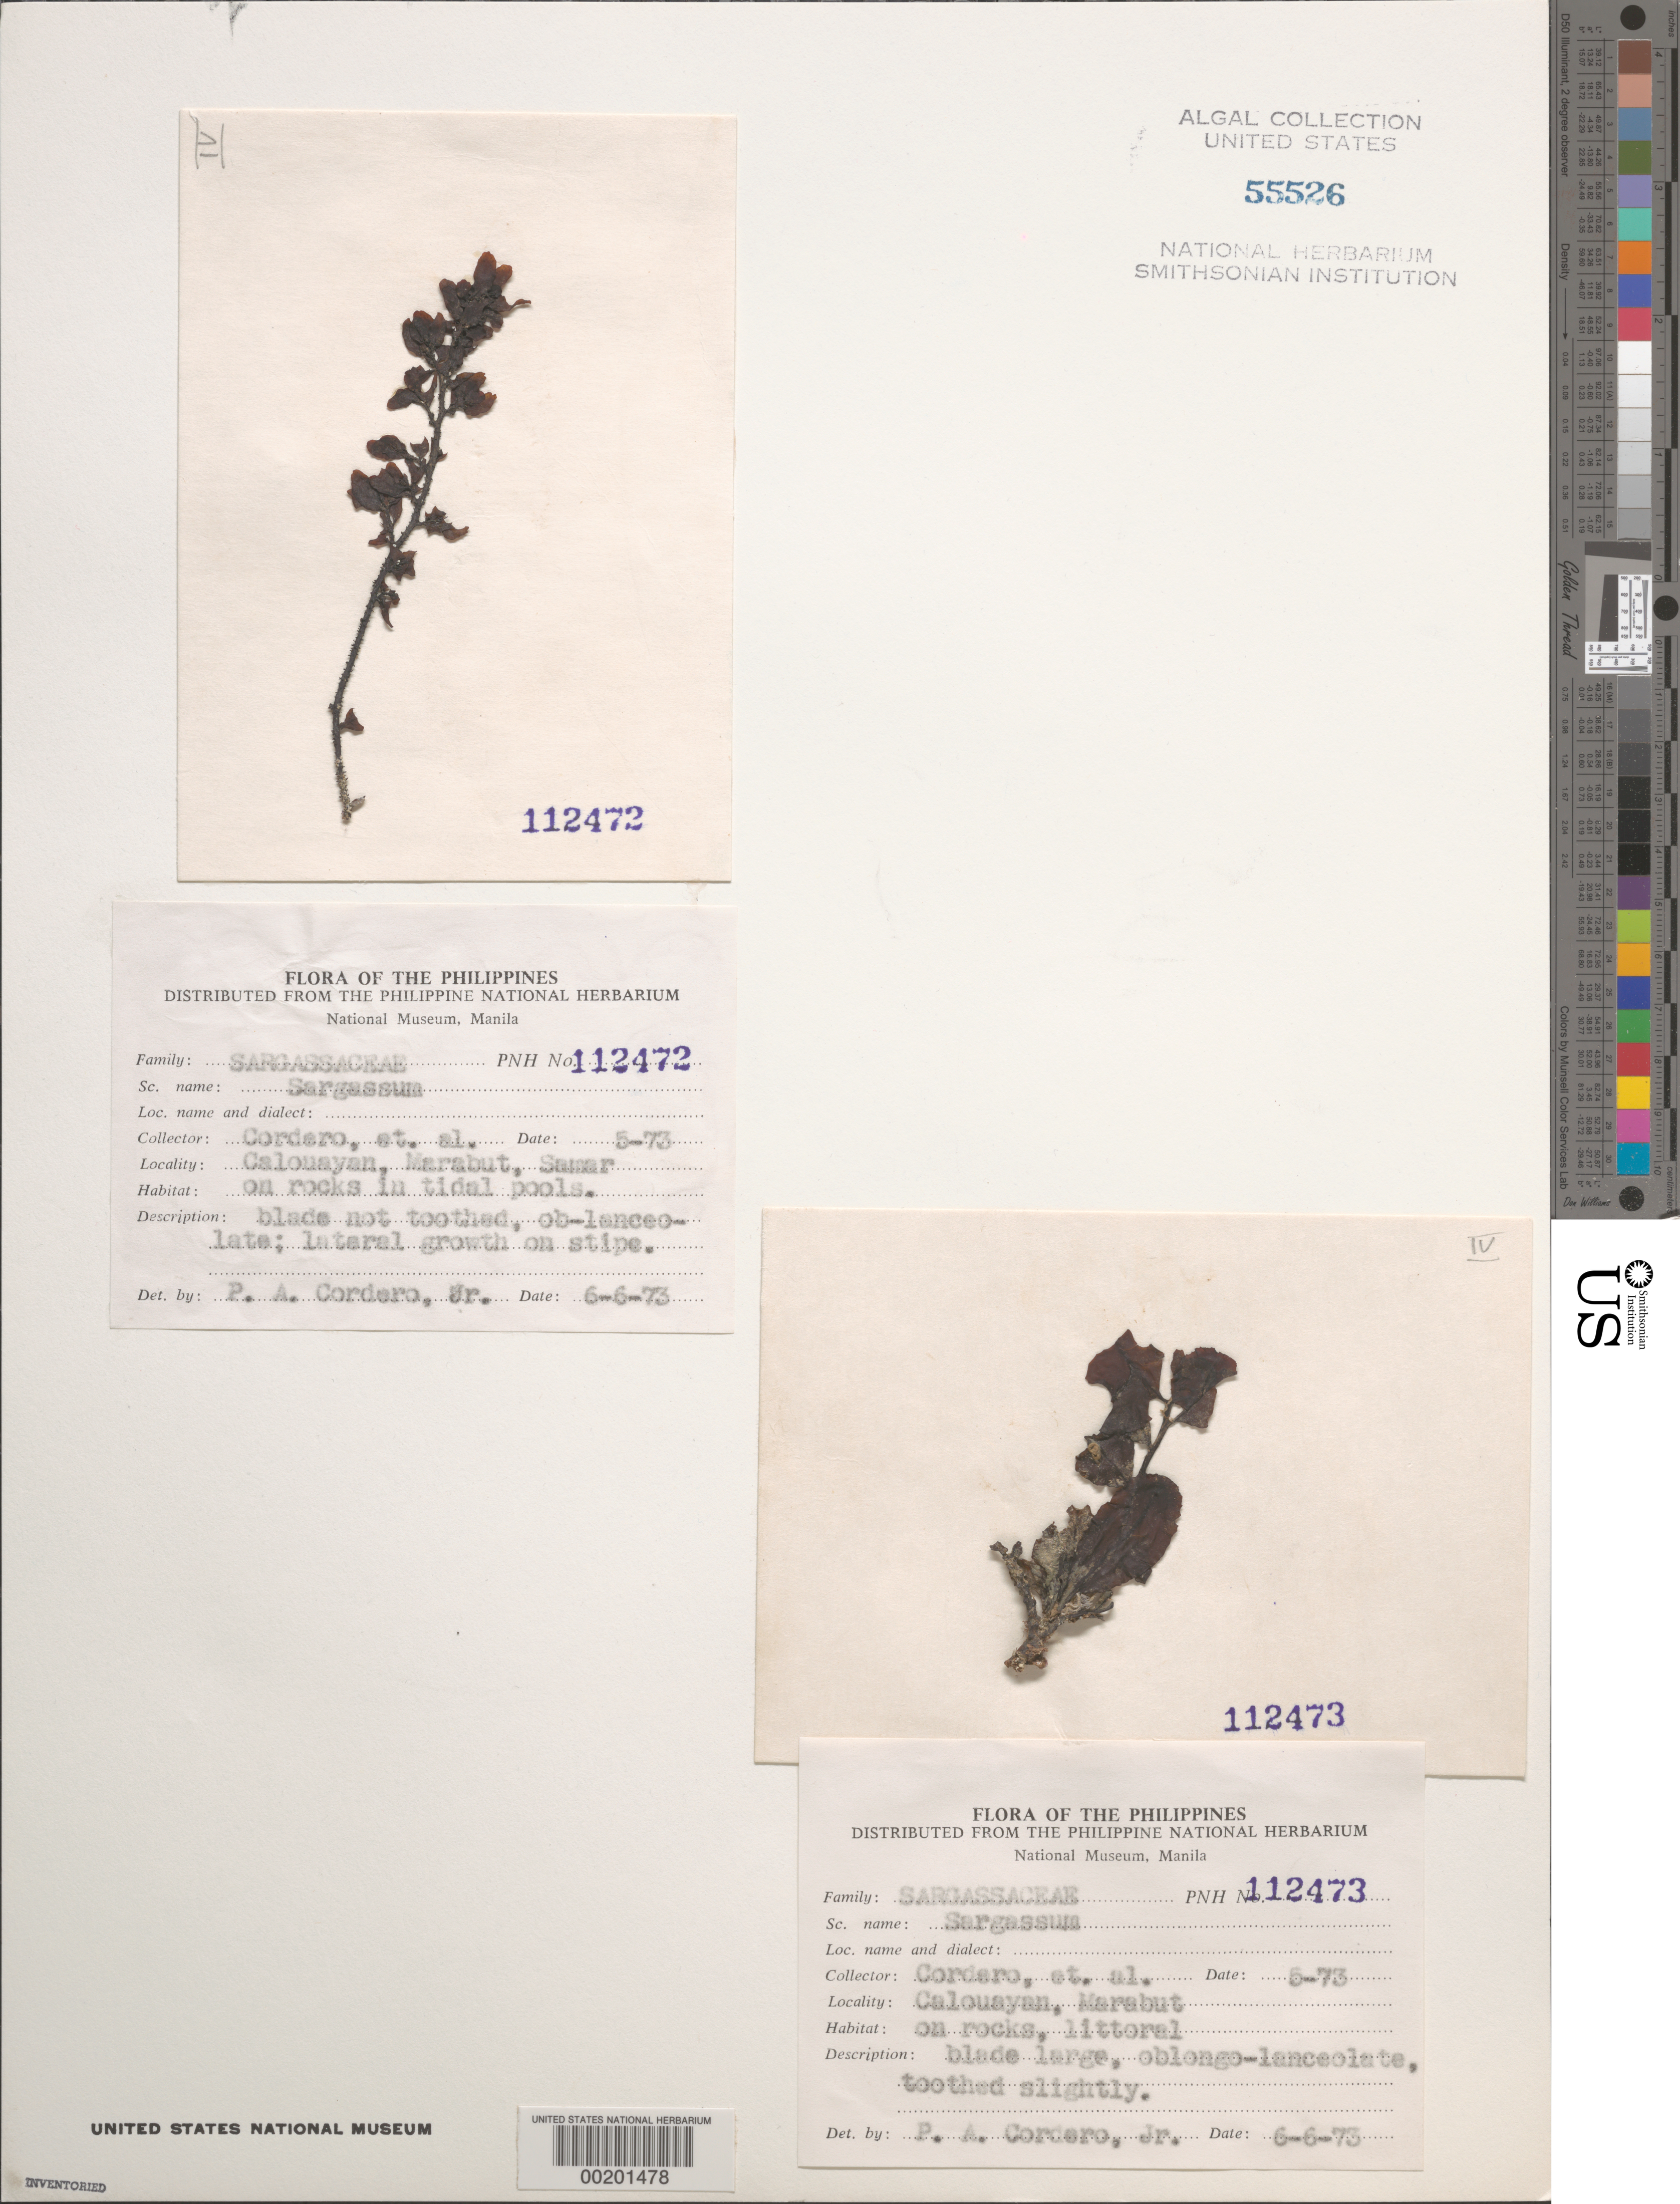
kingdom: Chromista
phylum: Ochrophyta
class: Phaeophyceae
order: Fucales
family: Sargassaceae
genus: Sargassum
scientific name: Sargassum sp.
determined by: Cordero, P. A., Jr.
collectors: P. A. Cordero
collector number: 112472 & 112473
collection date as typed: May 1973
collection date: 1973-05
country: Philippines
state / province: Eastern Visayas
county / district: Eastern Samar / Northern Samar / Western Samar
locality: Calouayan, marabut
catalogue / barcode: US 55526